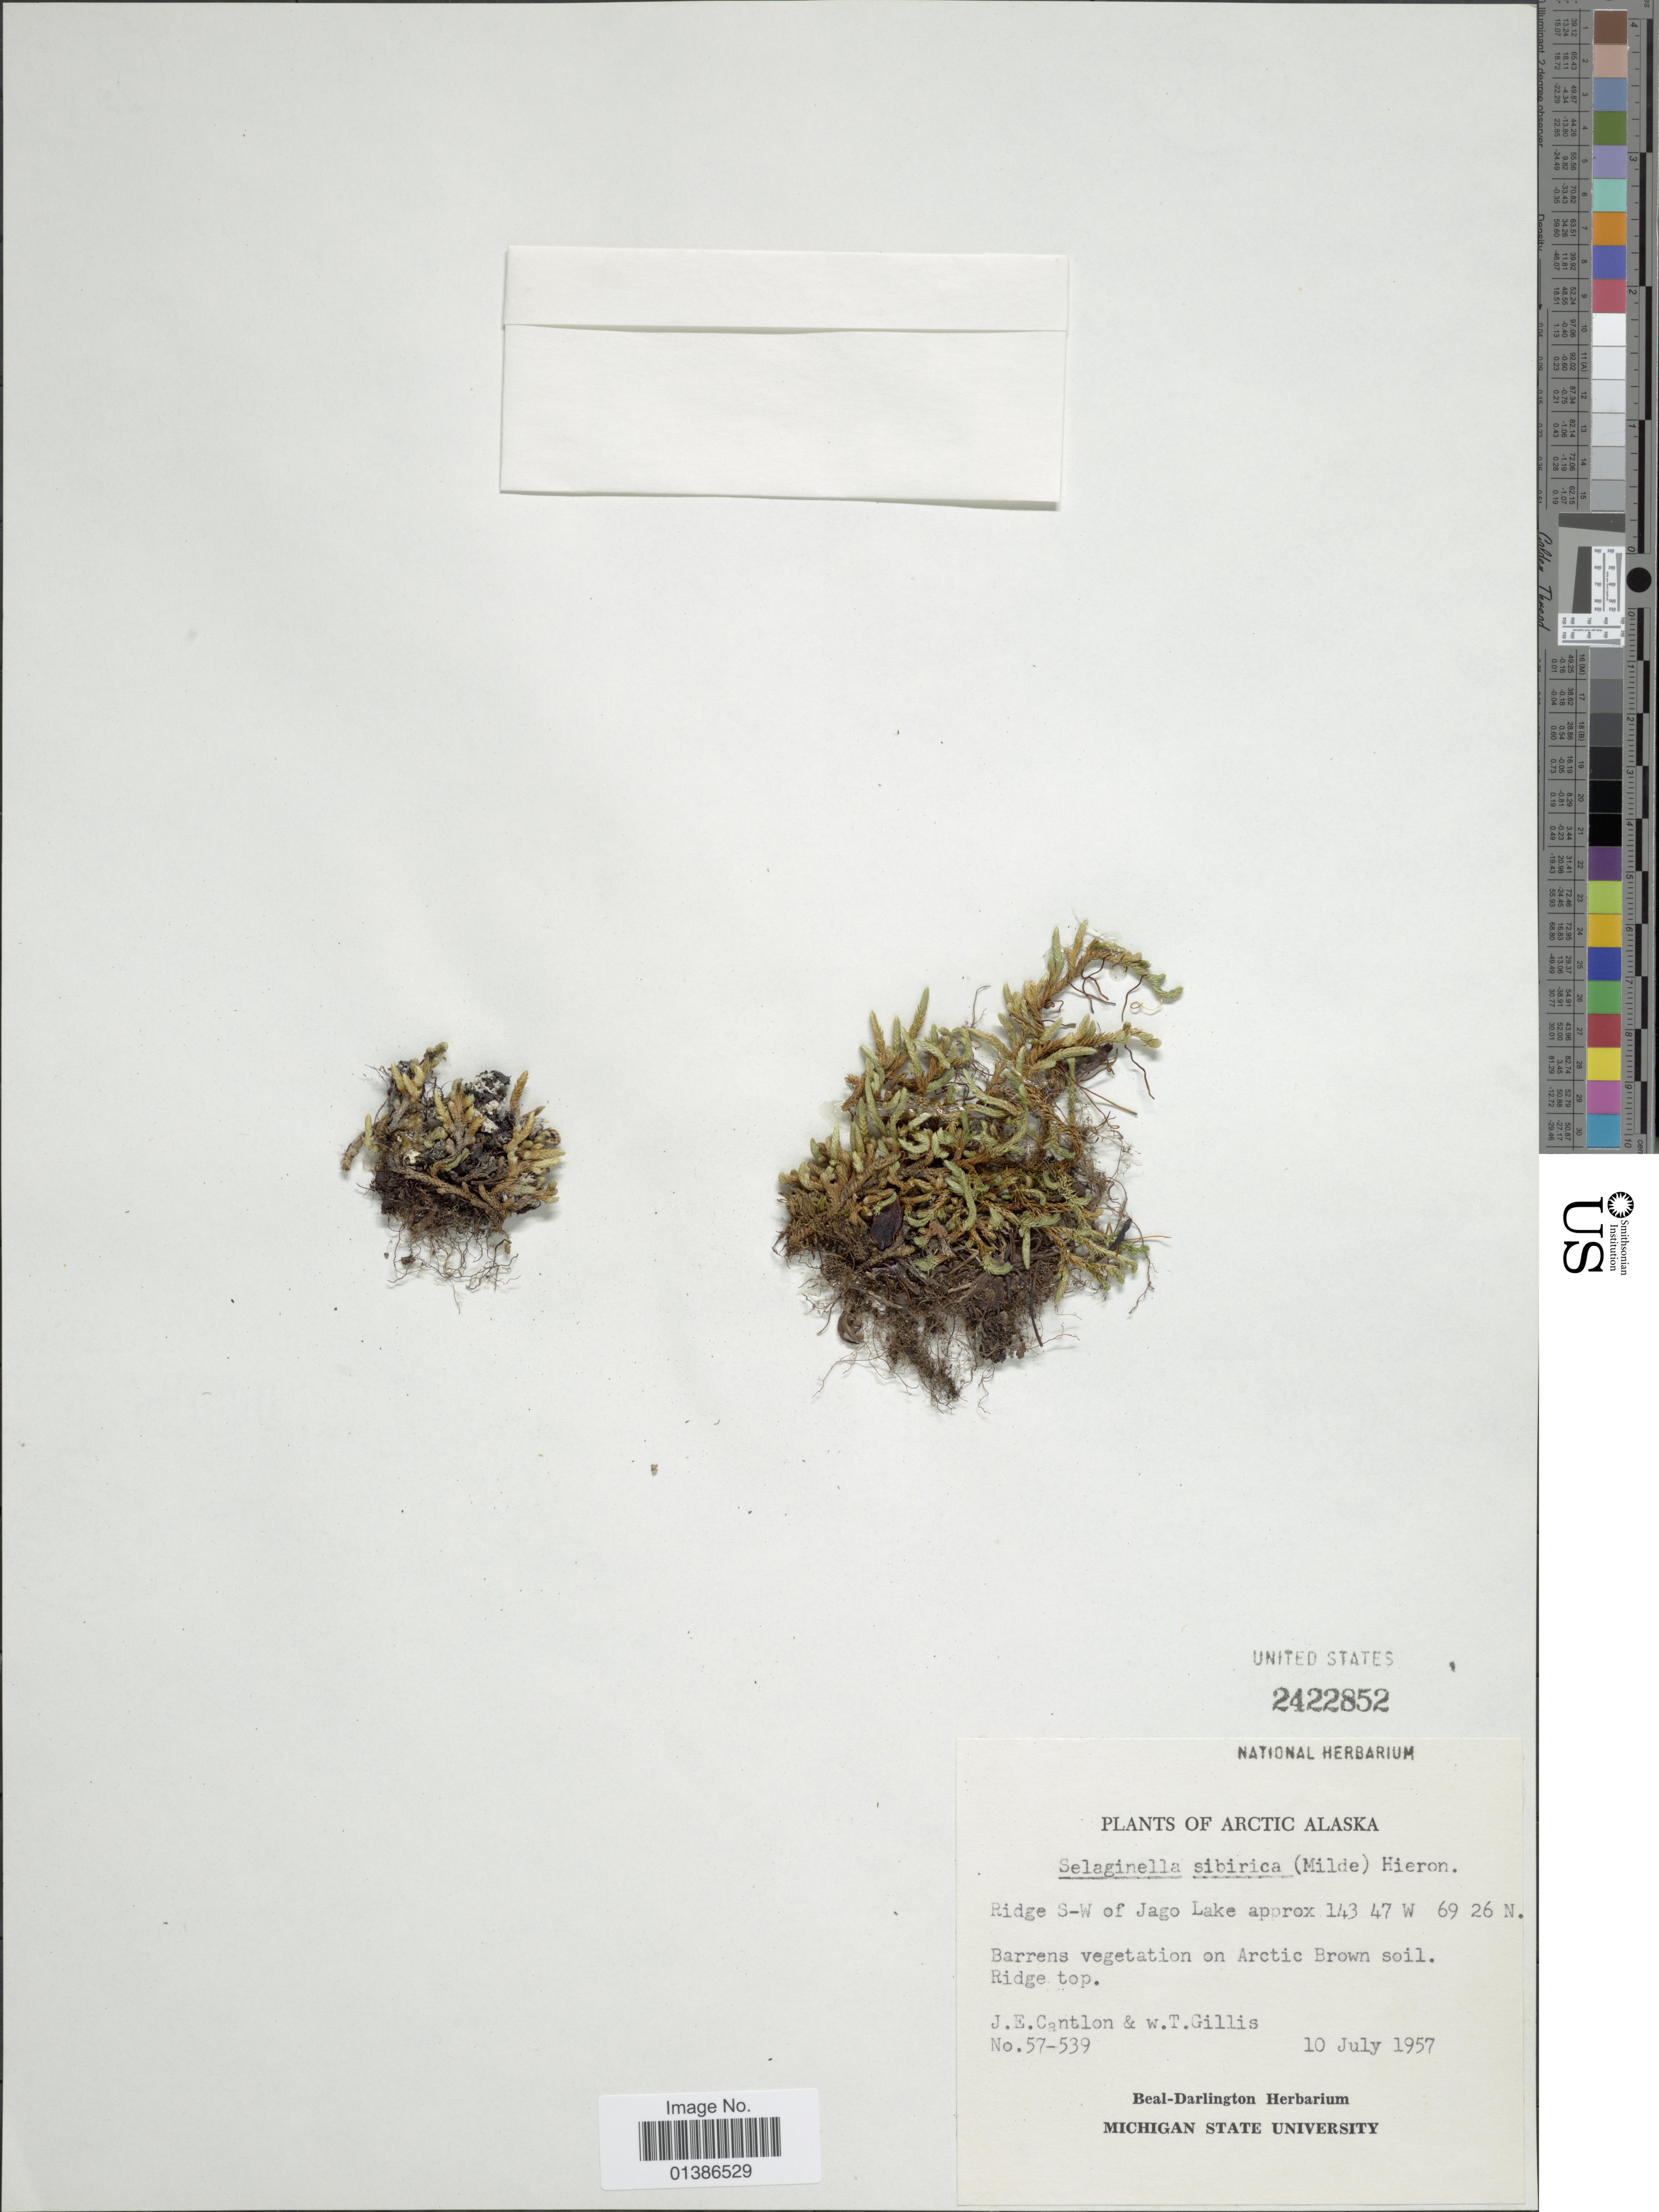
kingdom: Plantae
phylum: Tracheophyta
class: Lycopodiopsida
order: Selaginellales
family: Selaginellaceae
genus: Selaginella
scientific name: Selaginella sibirica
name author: (Milde) Hieron.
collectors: J. Cantlon & W. T. Gillis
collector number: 57-539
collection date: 1957-07-10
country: United States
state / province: Alaska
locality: Arctic Alaska. Ridge S-W of Jago Lake.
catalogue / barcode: US 2422852